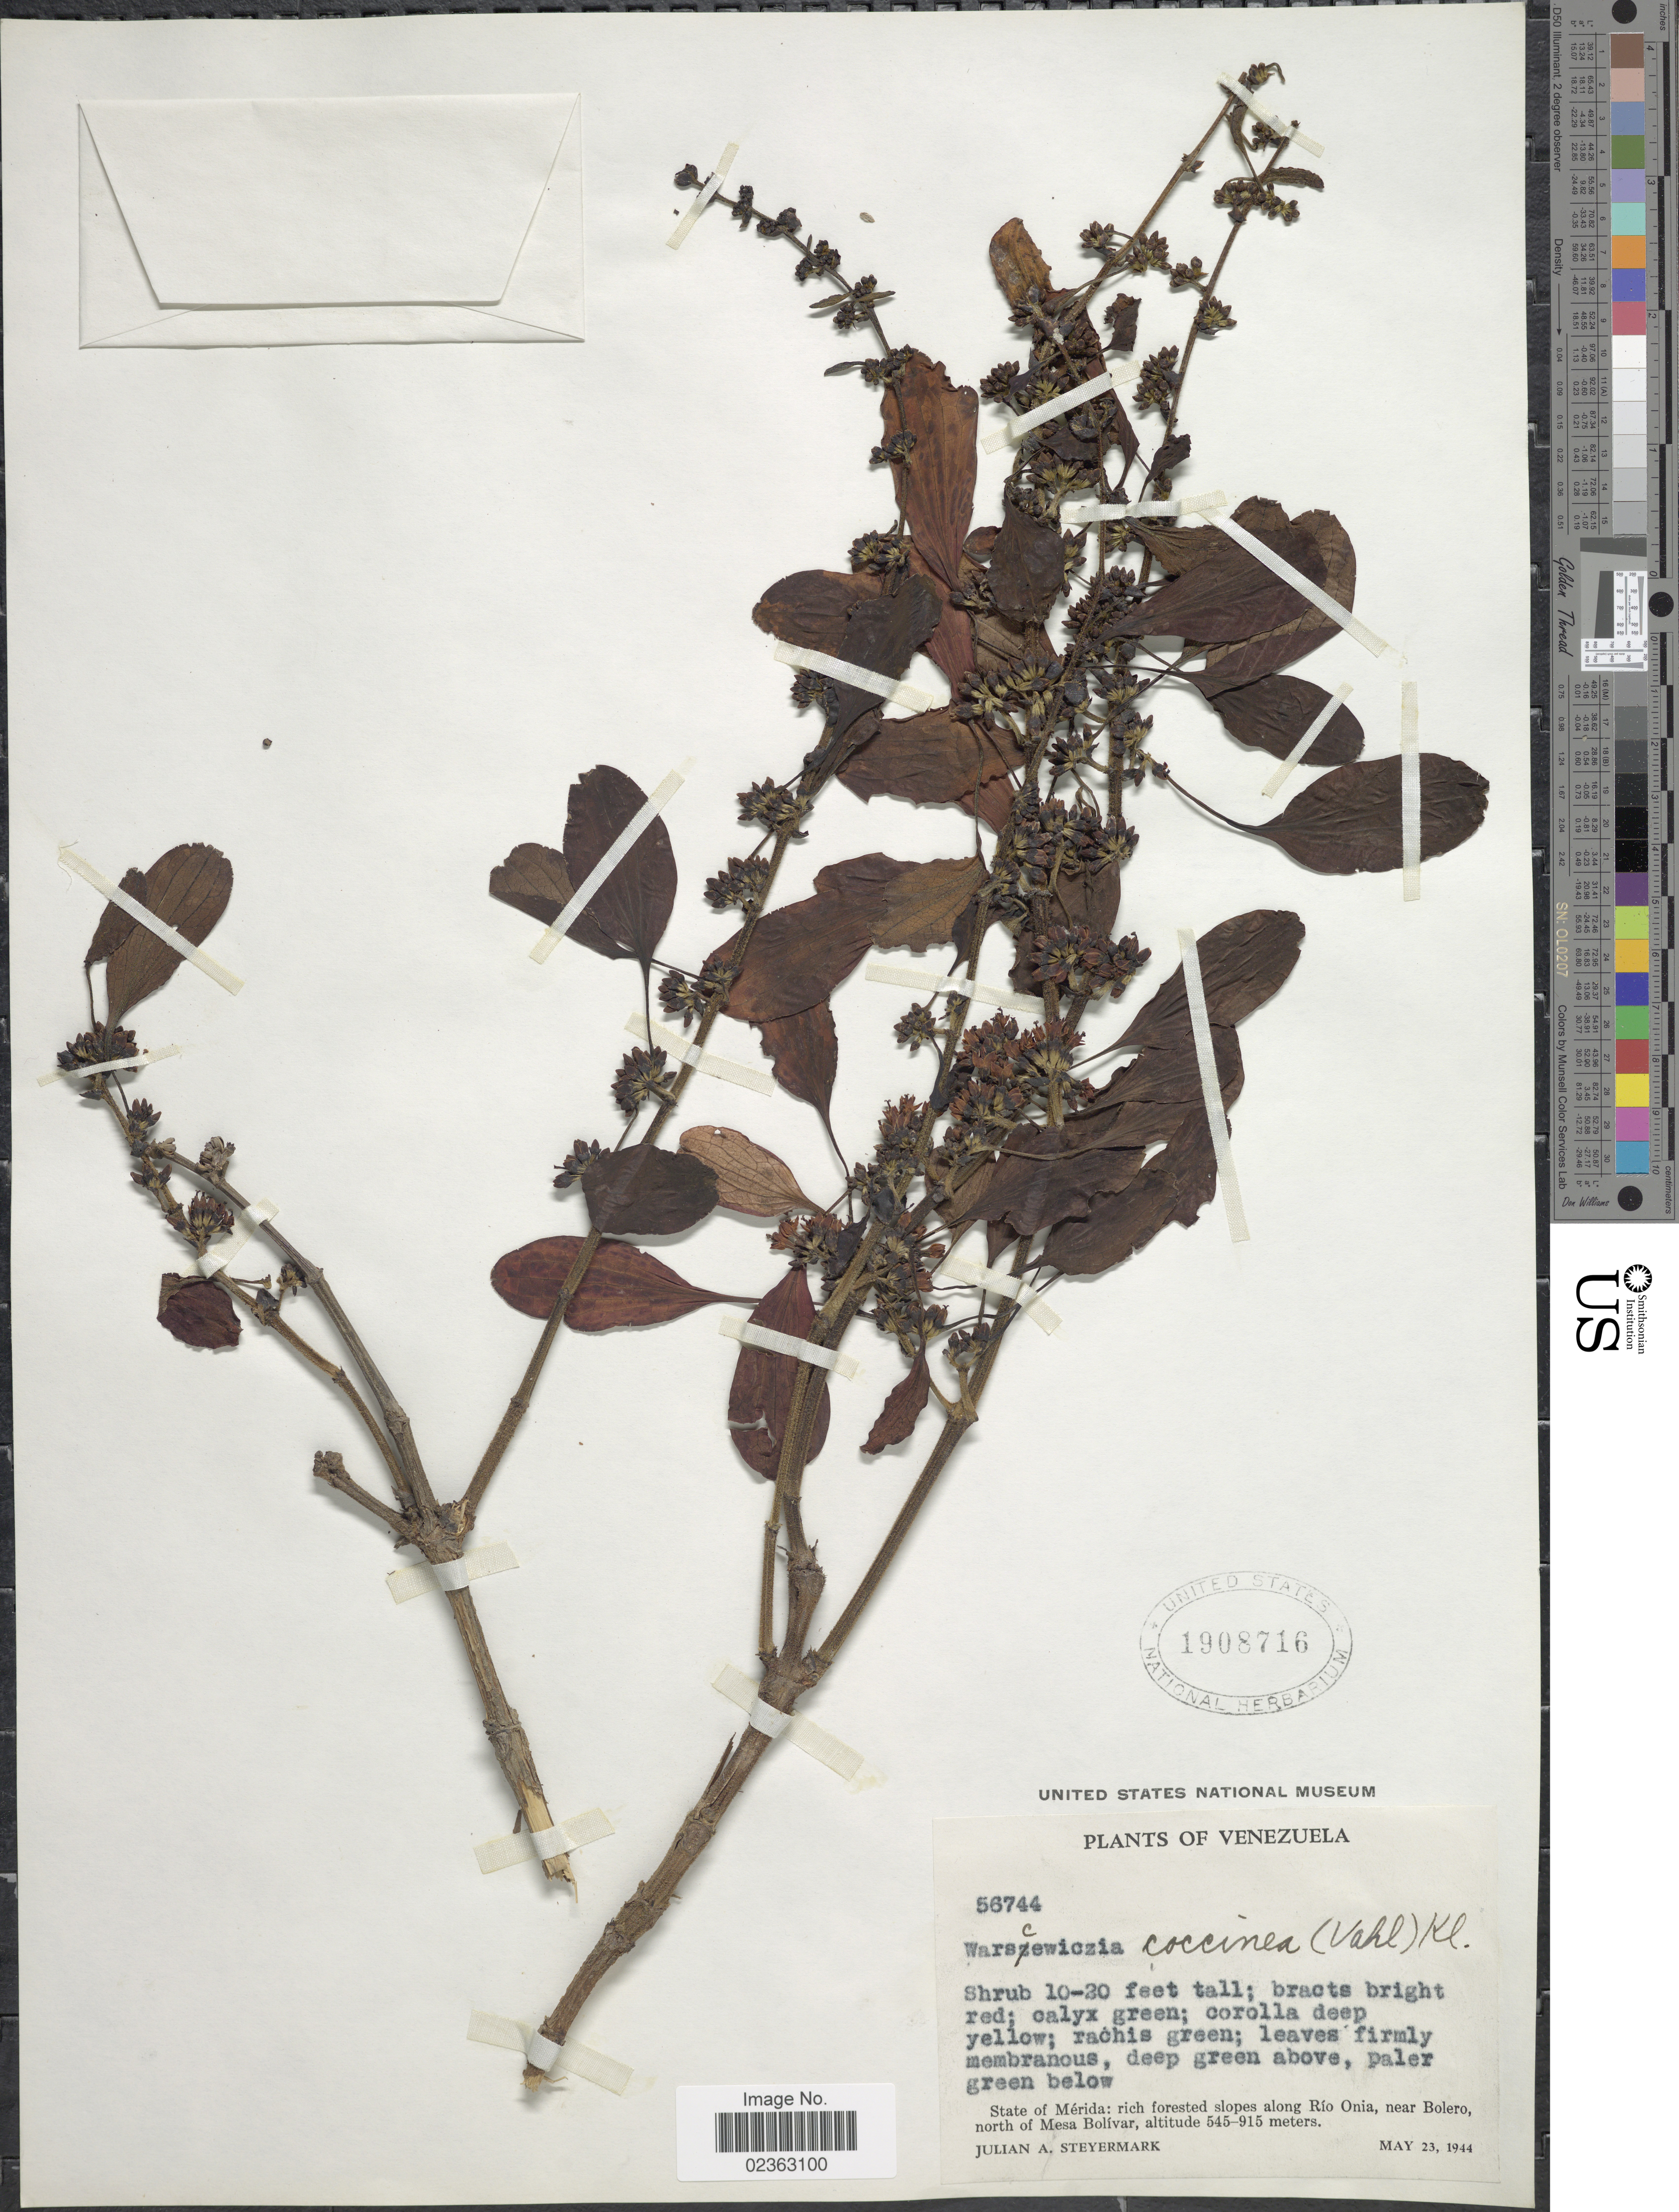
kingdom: Plantae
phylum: Tracheophyta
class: Magnoliopsida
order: Gentianales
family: Rubiaceae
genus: Warszewiczia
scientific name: Warszewiczia coccinea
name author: (Vahl) Klotzsch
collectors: J. Steyermark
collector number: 56744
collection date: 1944-05-23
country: Venezuela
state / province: Mérida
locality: Rich forested slopes along Rio Onia, near Bolero, north of Mesa Bolivar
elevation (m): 545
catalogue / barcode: US 1908716